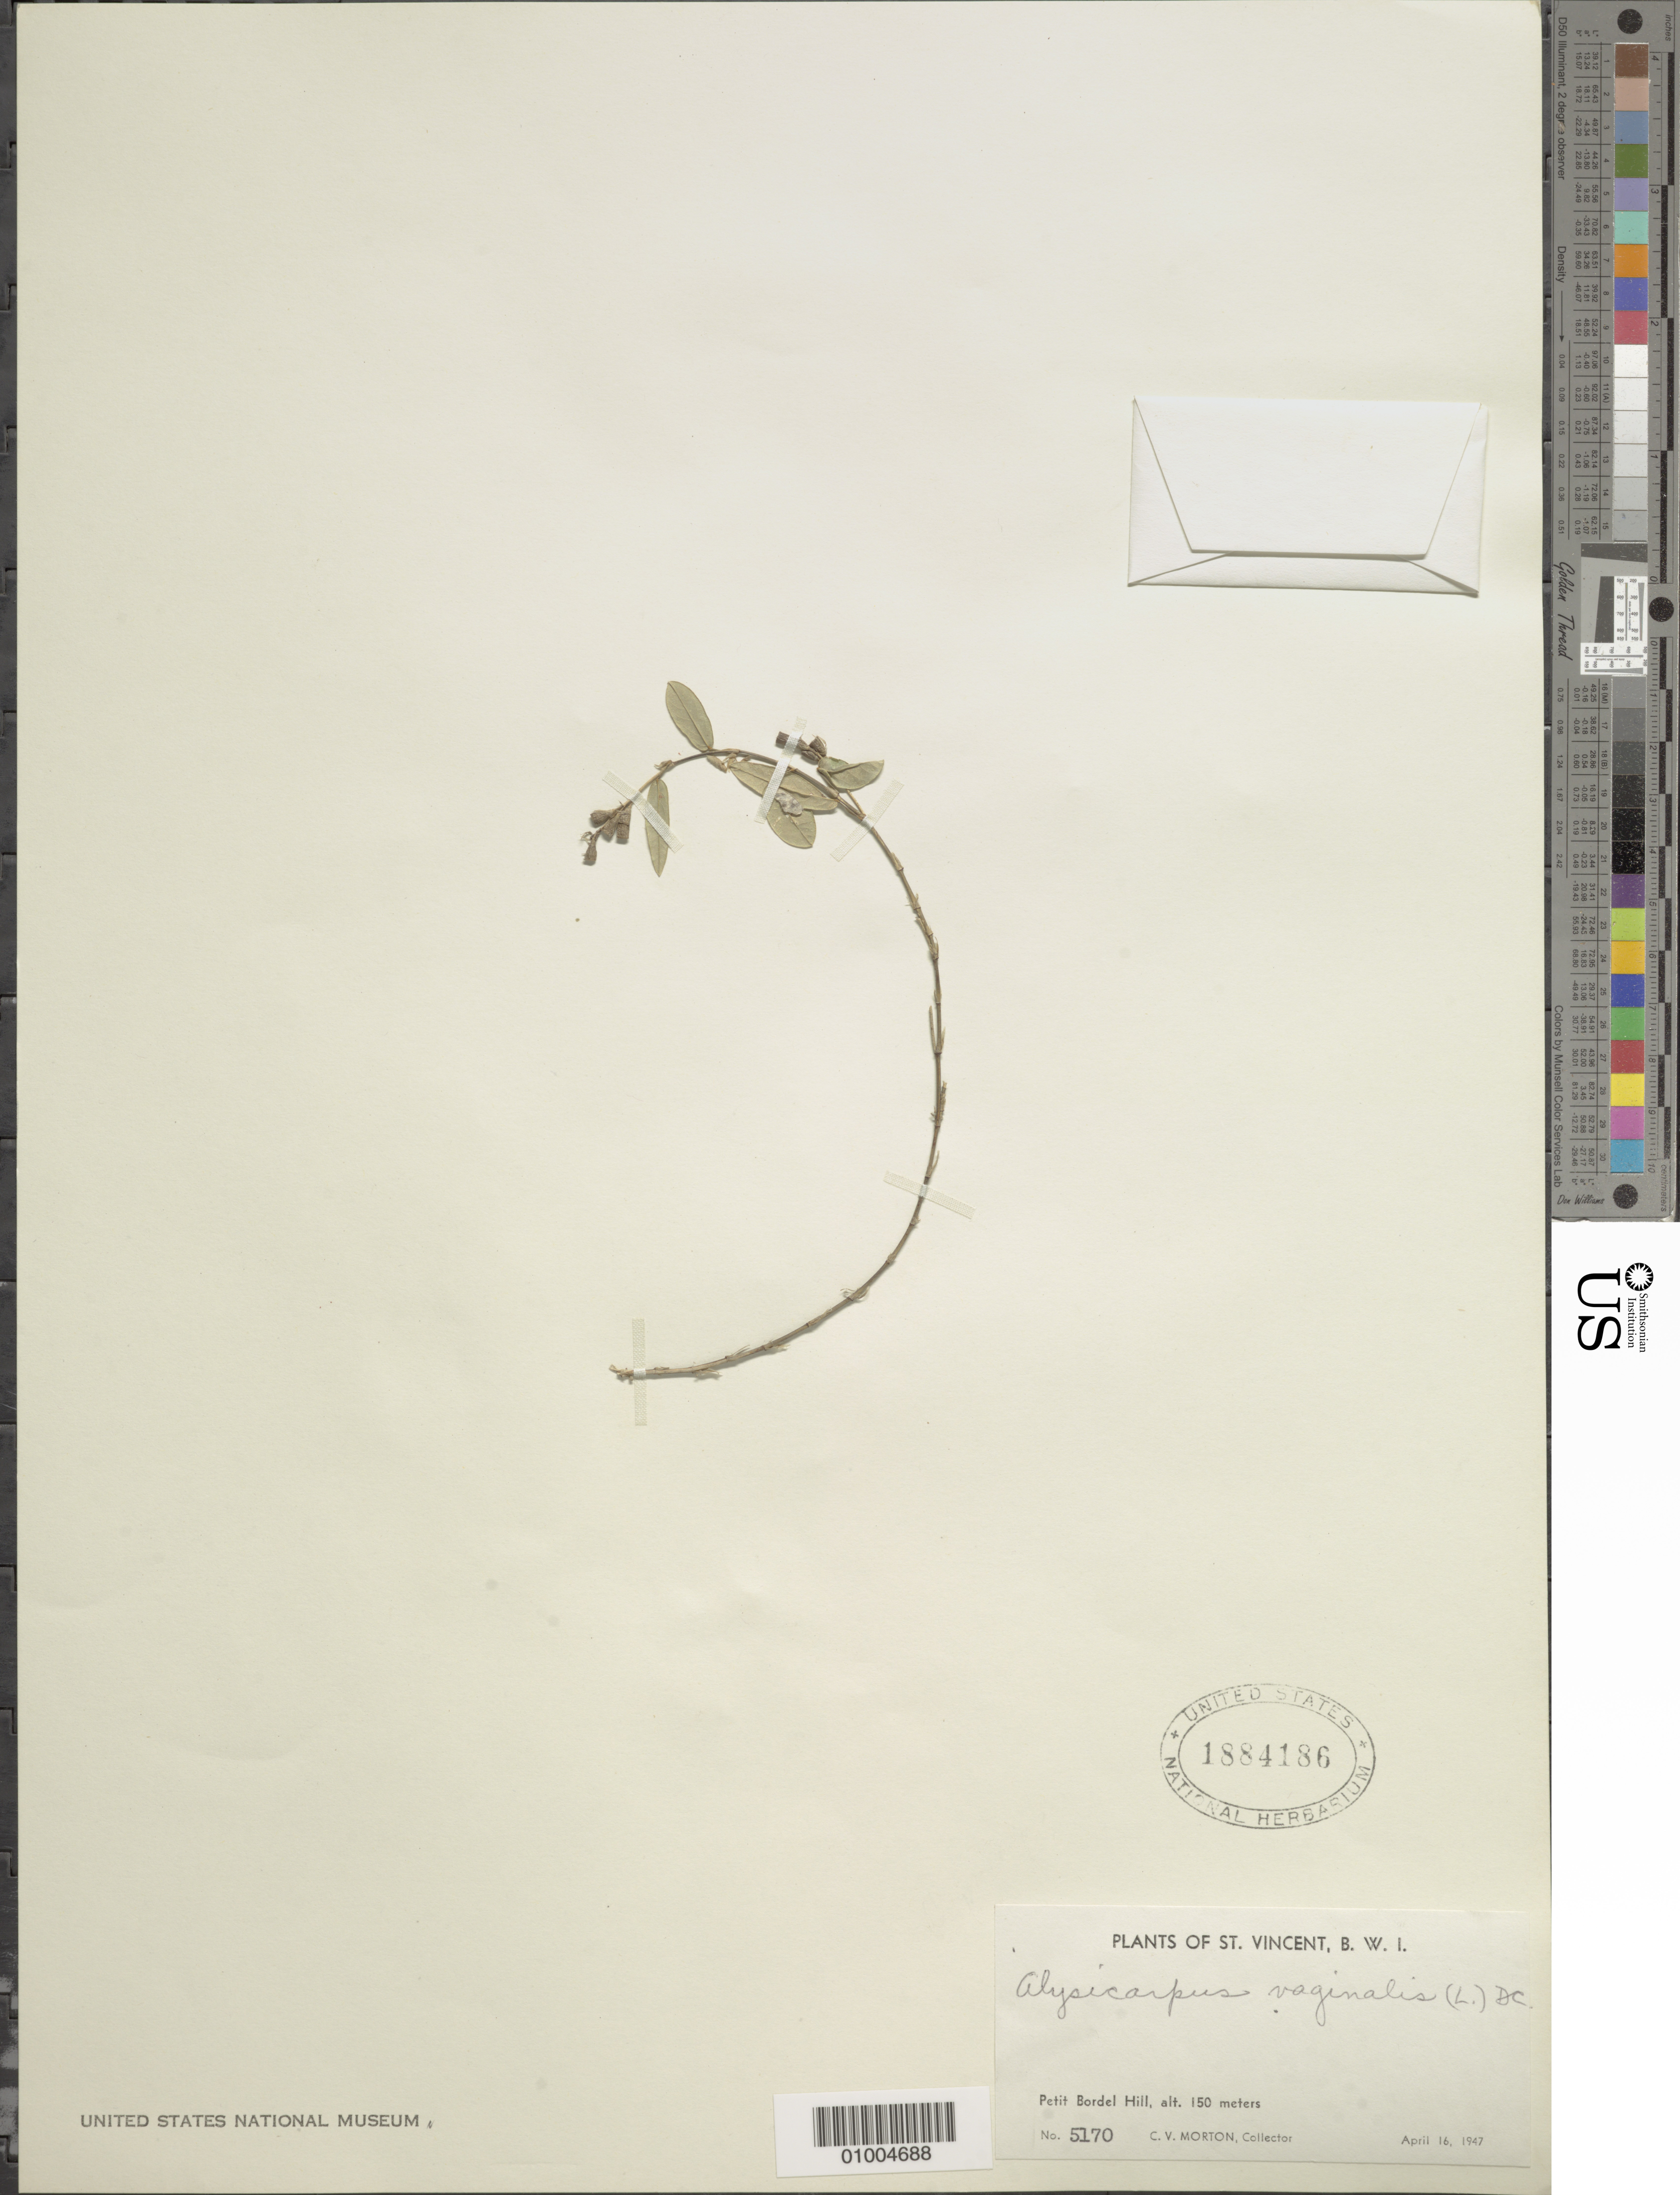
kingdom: Plantae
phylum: Tracheophyta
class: Magnoliopsida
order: Fabales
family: Fabaceae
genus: Alysicarpus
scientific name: Alysicarpus vaginalis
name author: (L.) DC.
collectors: C. V. Morton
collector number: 5170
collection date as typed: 06 Apr 1947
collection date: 1947-04-06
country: St. Vincent - Grenadines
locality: Petit Bordel Hill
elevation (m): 150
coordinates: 0 N, 0 E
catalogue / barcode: US 1884186